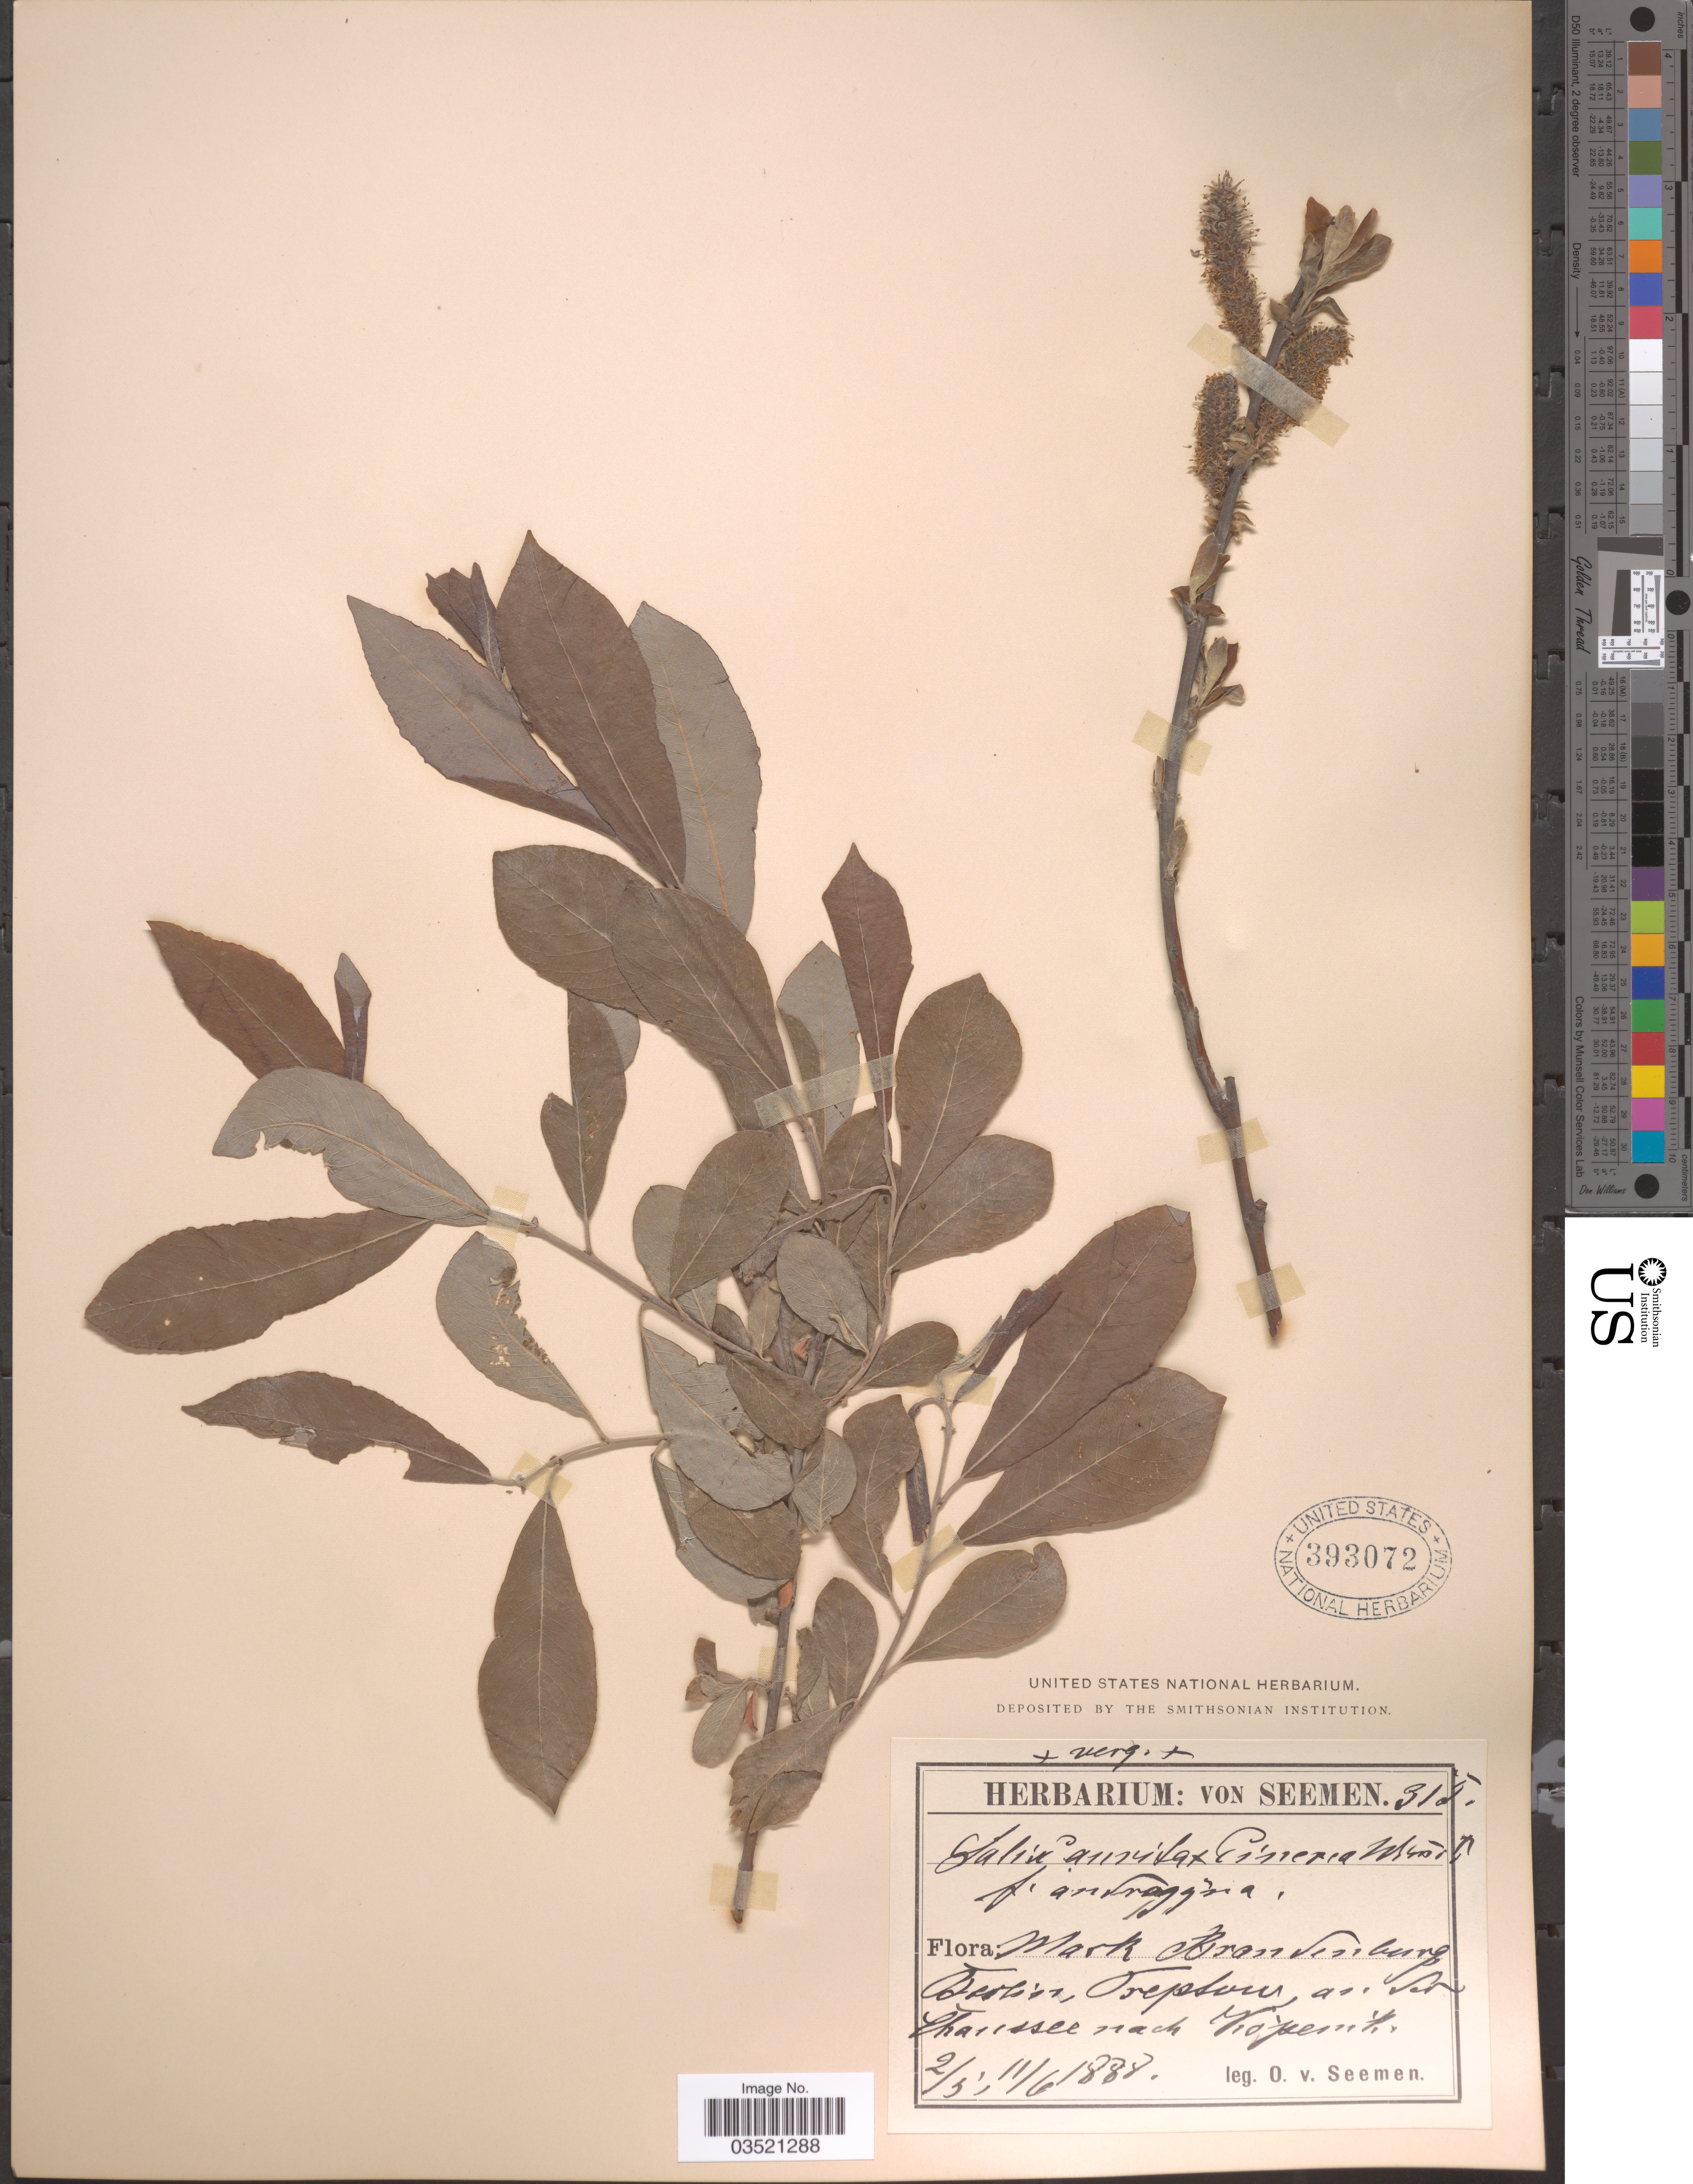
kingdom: Plantae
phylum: Tracheophyta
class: Magnoliopsida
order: Malpighiales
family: Salicaceae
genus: Salix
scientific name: Salix aurita x S. cinerea L.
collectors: K. O. von Seemen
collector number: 315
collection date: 1888-05-02/1888-06-11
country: Germany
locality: Mark Brandenburg, Berlin, Treptow, an der Chaussee nach Kópenik.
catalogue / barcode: US 393072